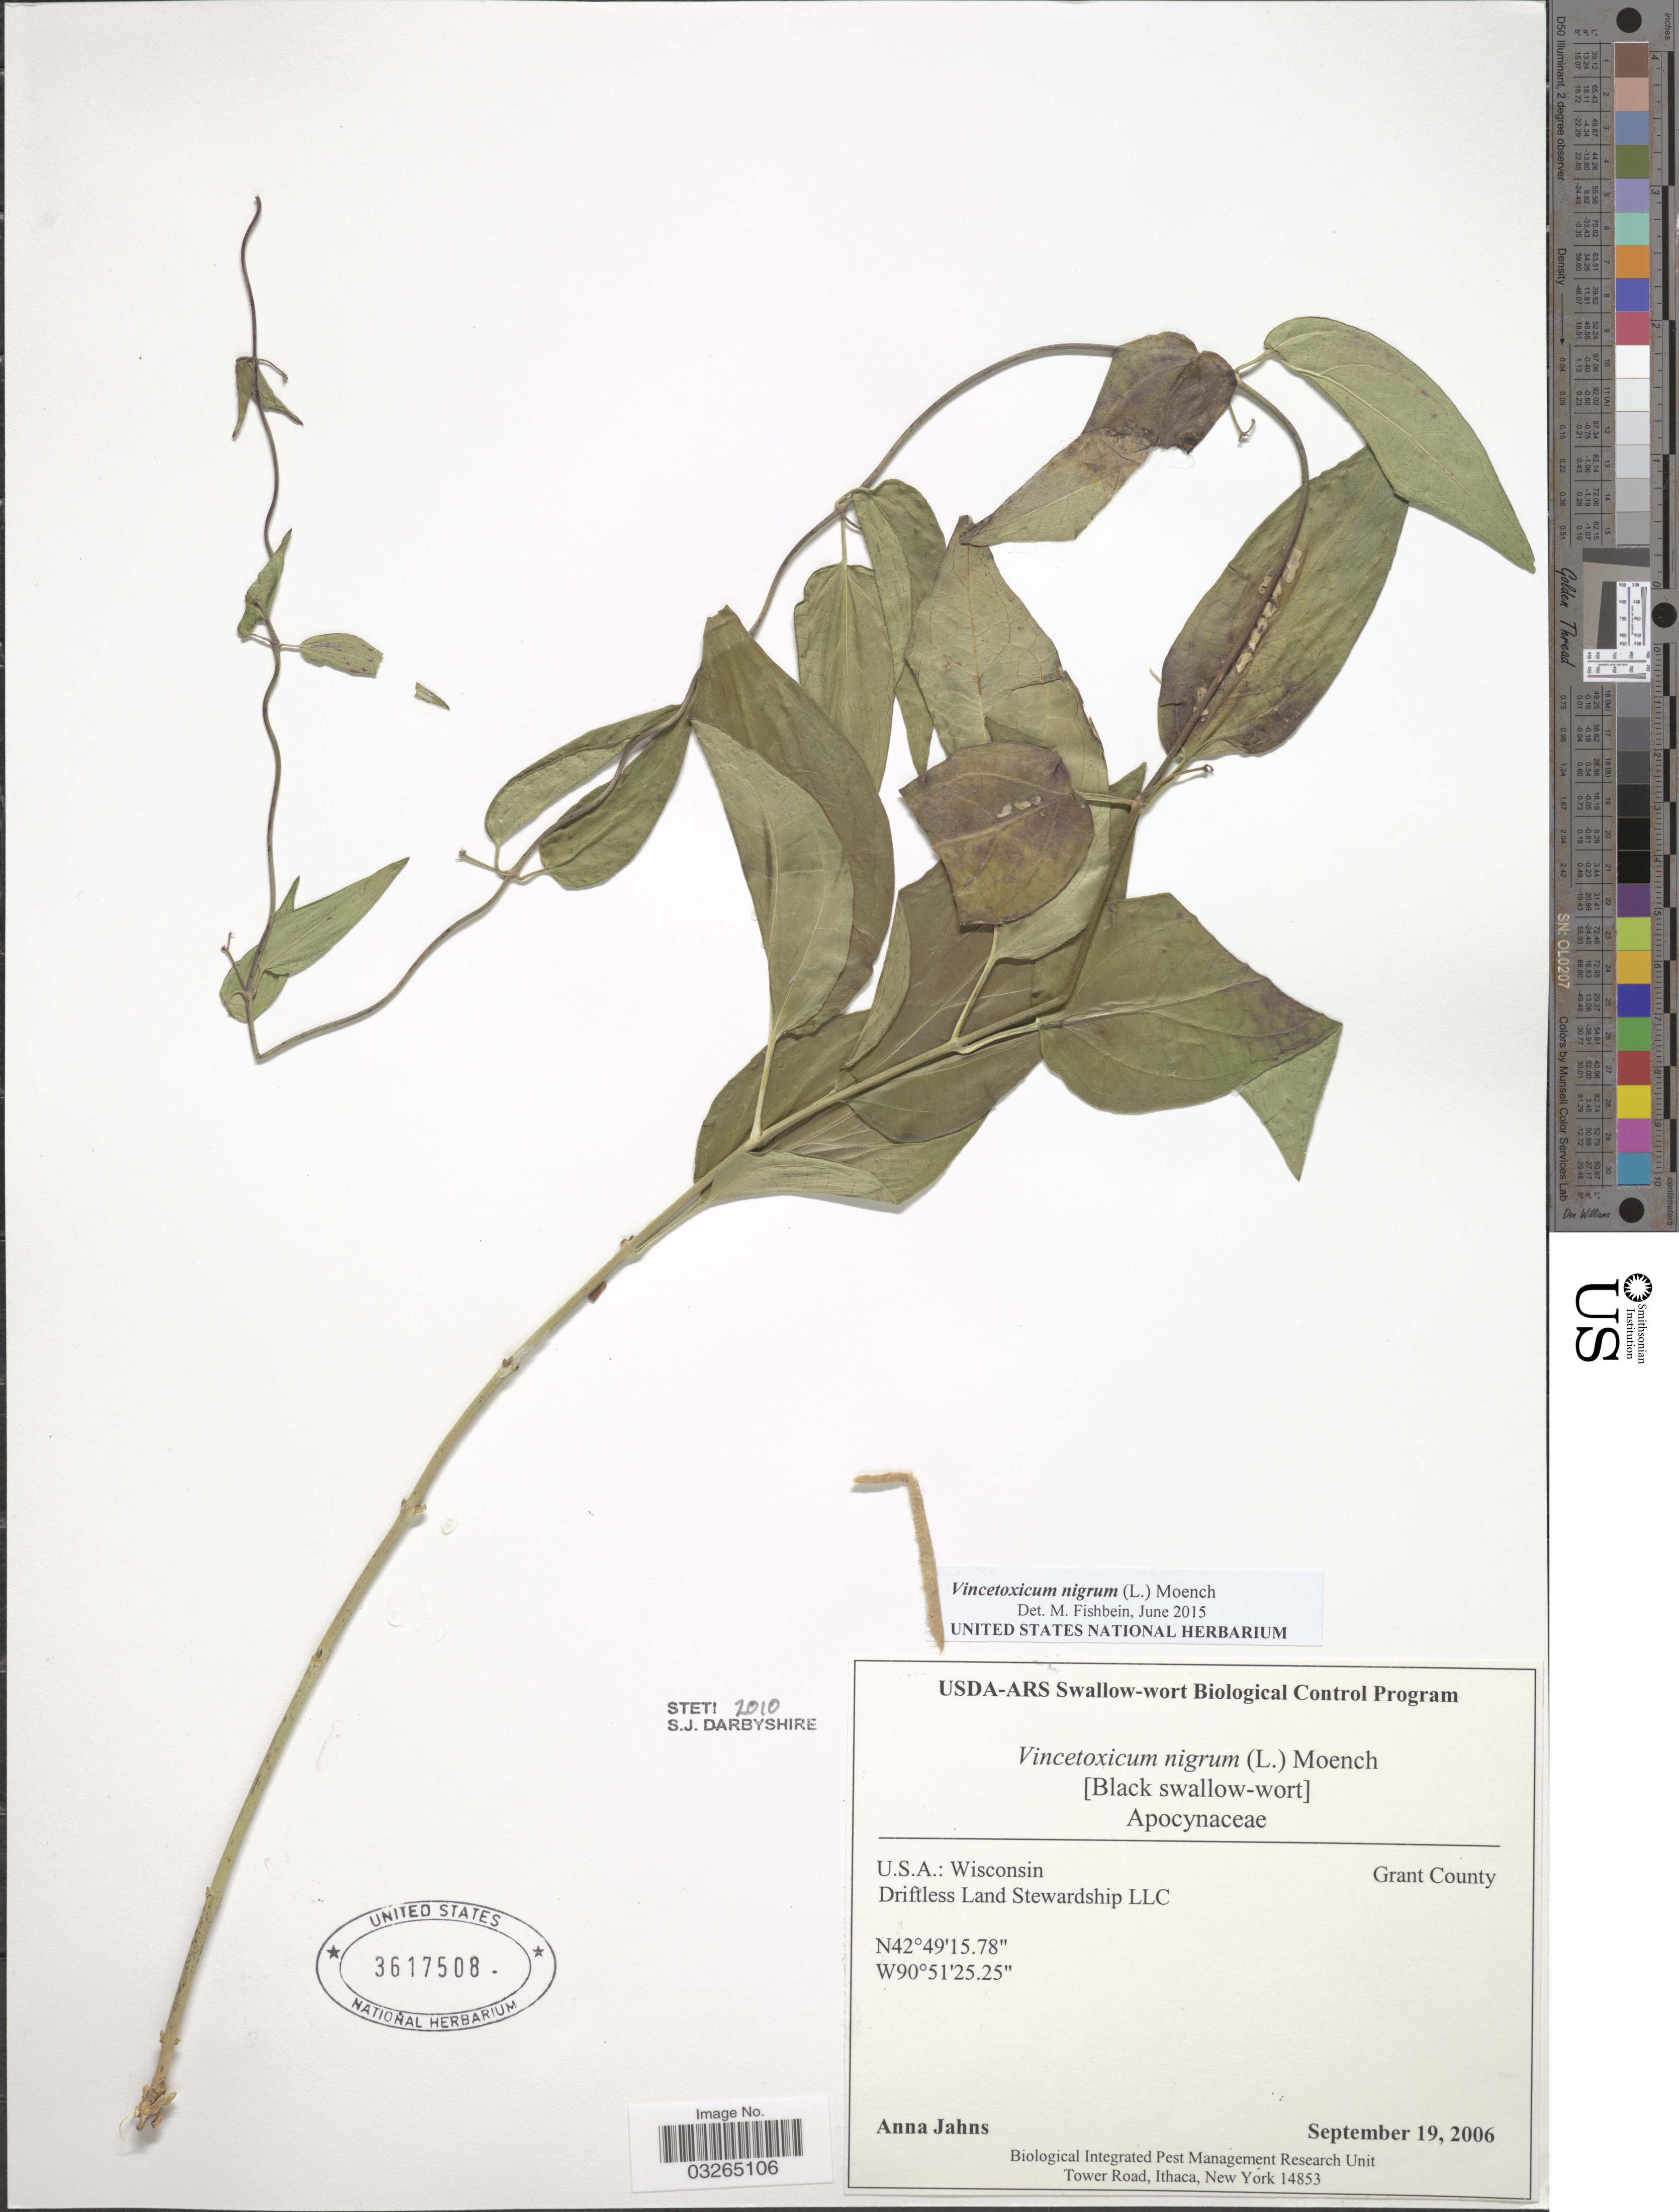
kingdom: Plantae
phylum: Tracheophyta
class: Magnoliopsida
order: Gentianales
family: Apocynaceae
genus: Vincetoxicum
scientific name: Vincetoxicum nigrum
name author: (L.) Moench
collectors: A. Jahns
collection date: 2006-09-19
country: United States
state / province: Wisconsin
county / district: Grant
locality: Driftless Land Stewardship LLC, Grant County.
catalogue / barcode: US 3617508